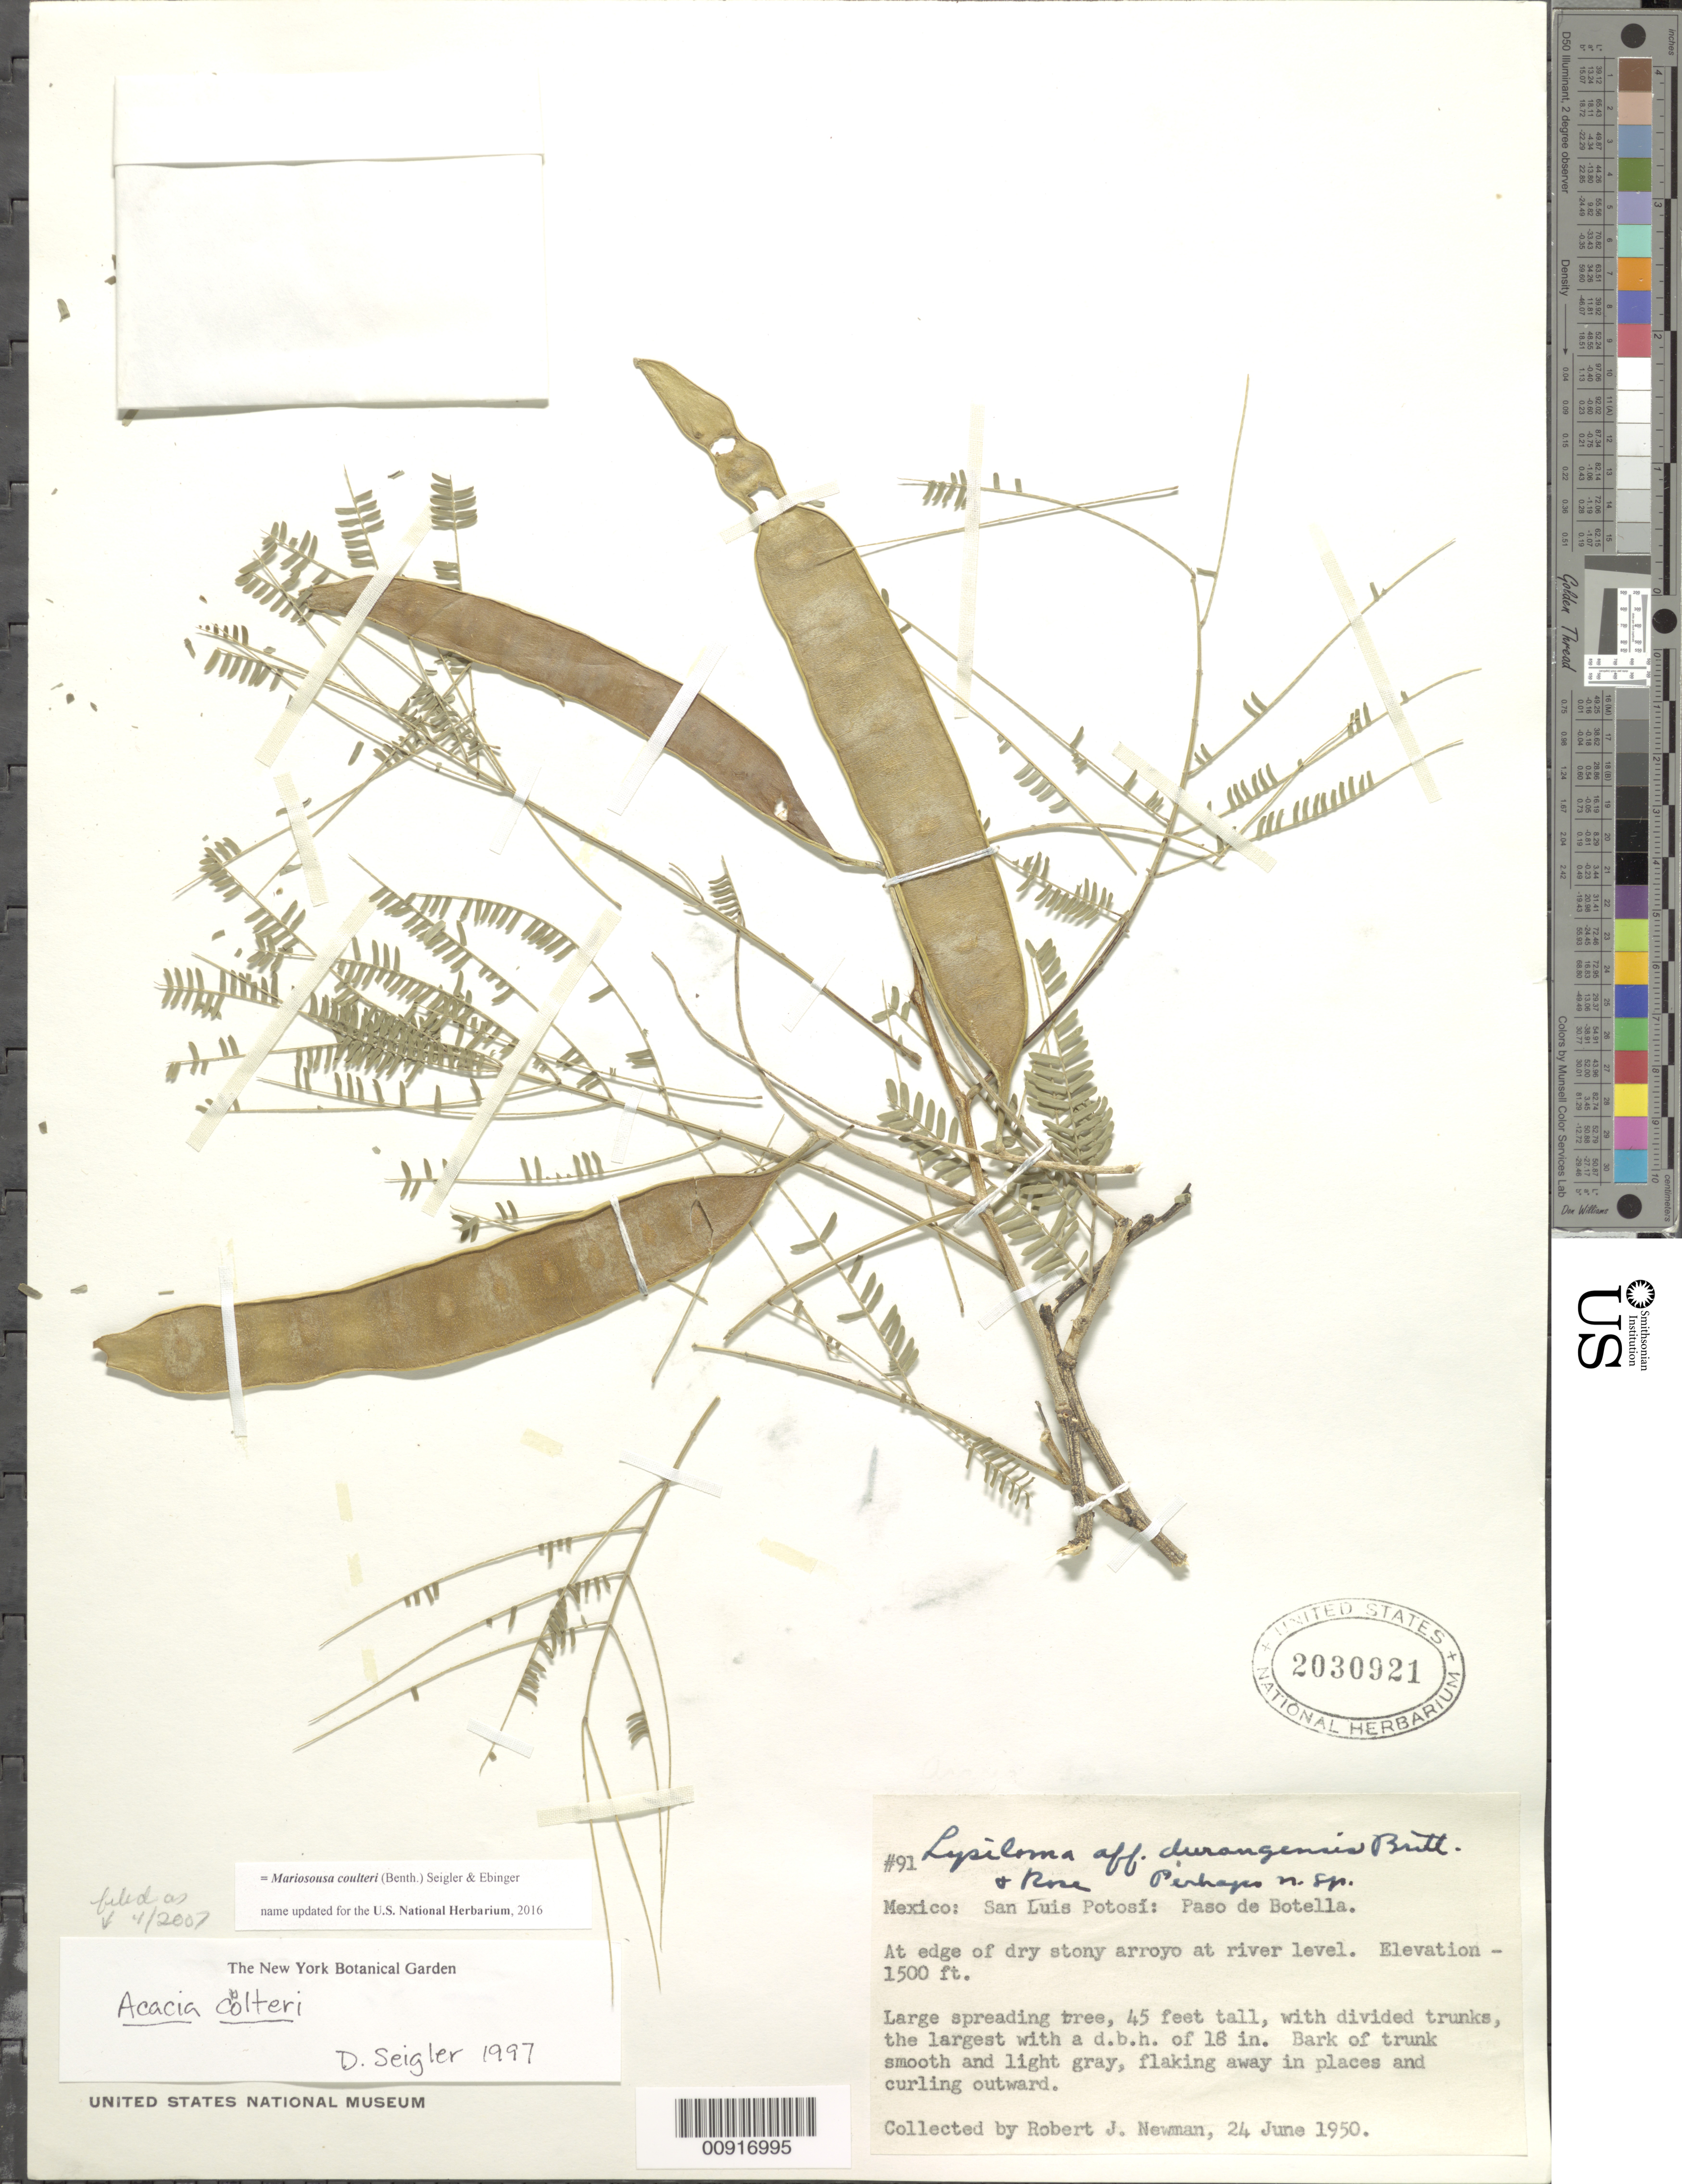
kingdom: Plantae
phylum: Tracheophyta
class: Magnoliopsida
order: Fabales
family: Fabaceae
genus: Mariosousa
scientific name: Mariosousa coulteri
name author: (Benth.) Seigler & Ebinger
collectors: R. J. Newman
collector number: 91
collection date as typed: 24 Jun 1950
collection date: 1950-06-24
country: Mexico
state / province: San Luis Potosí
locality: San Luis Potosí: Paso de Botella.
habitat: At edge of dry stony arroyo at river level.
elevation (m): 457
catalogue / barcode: US 2030921